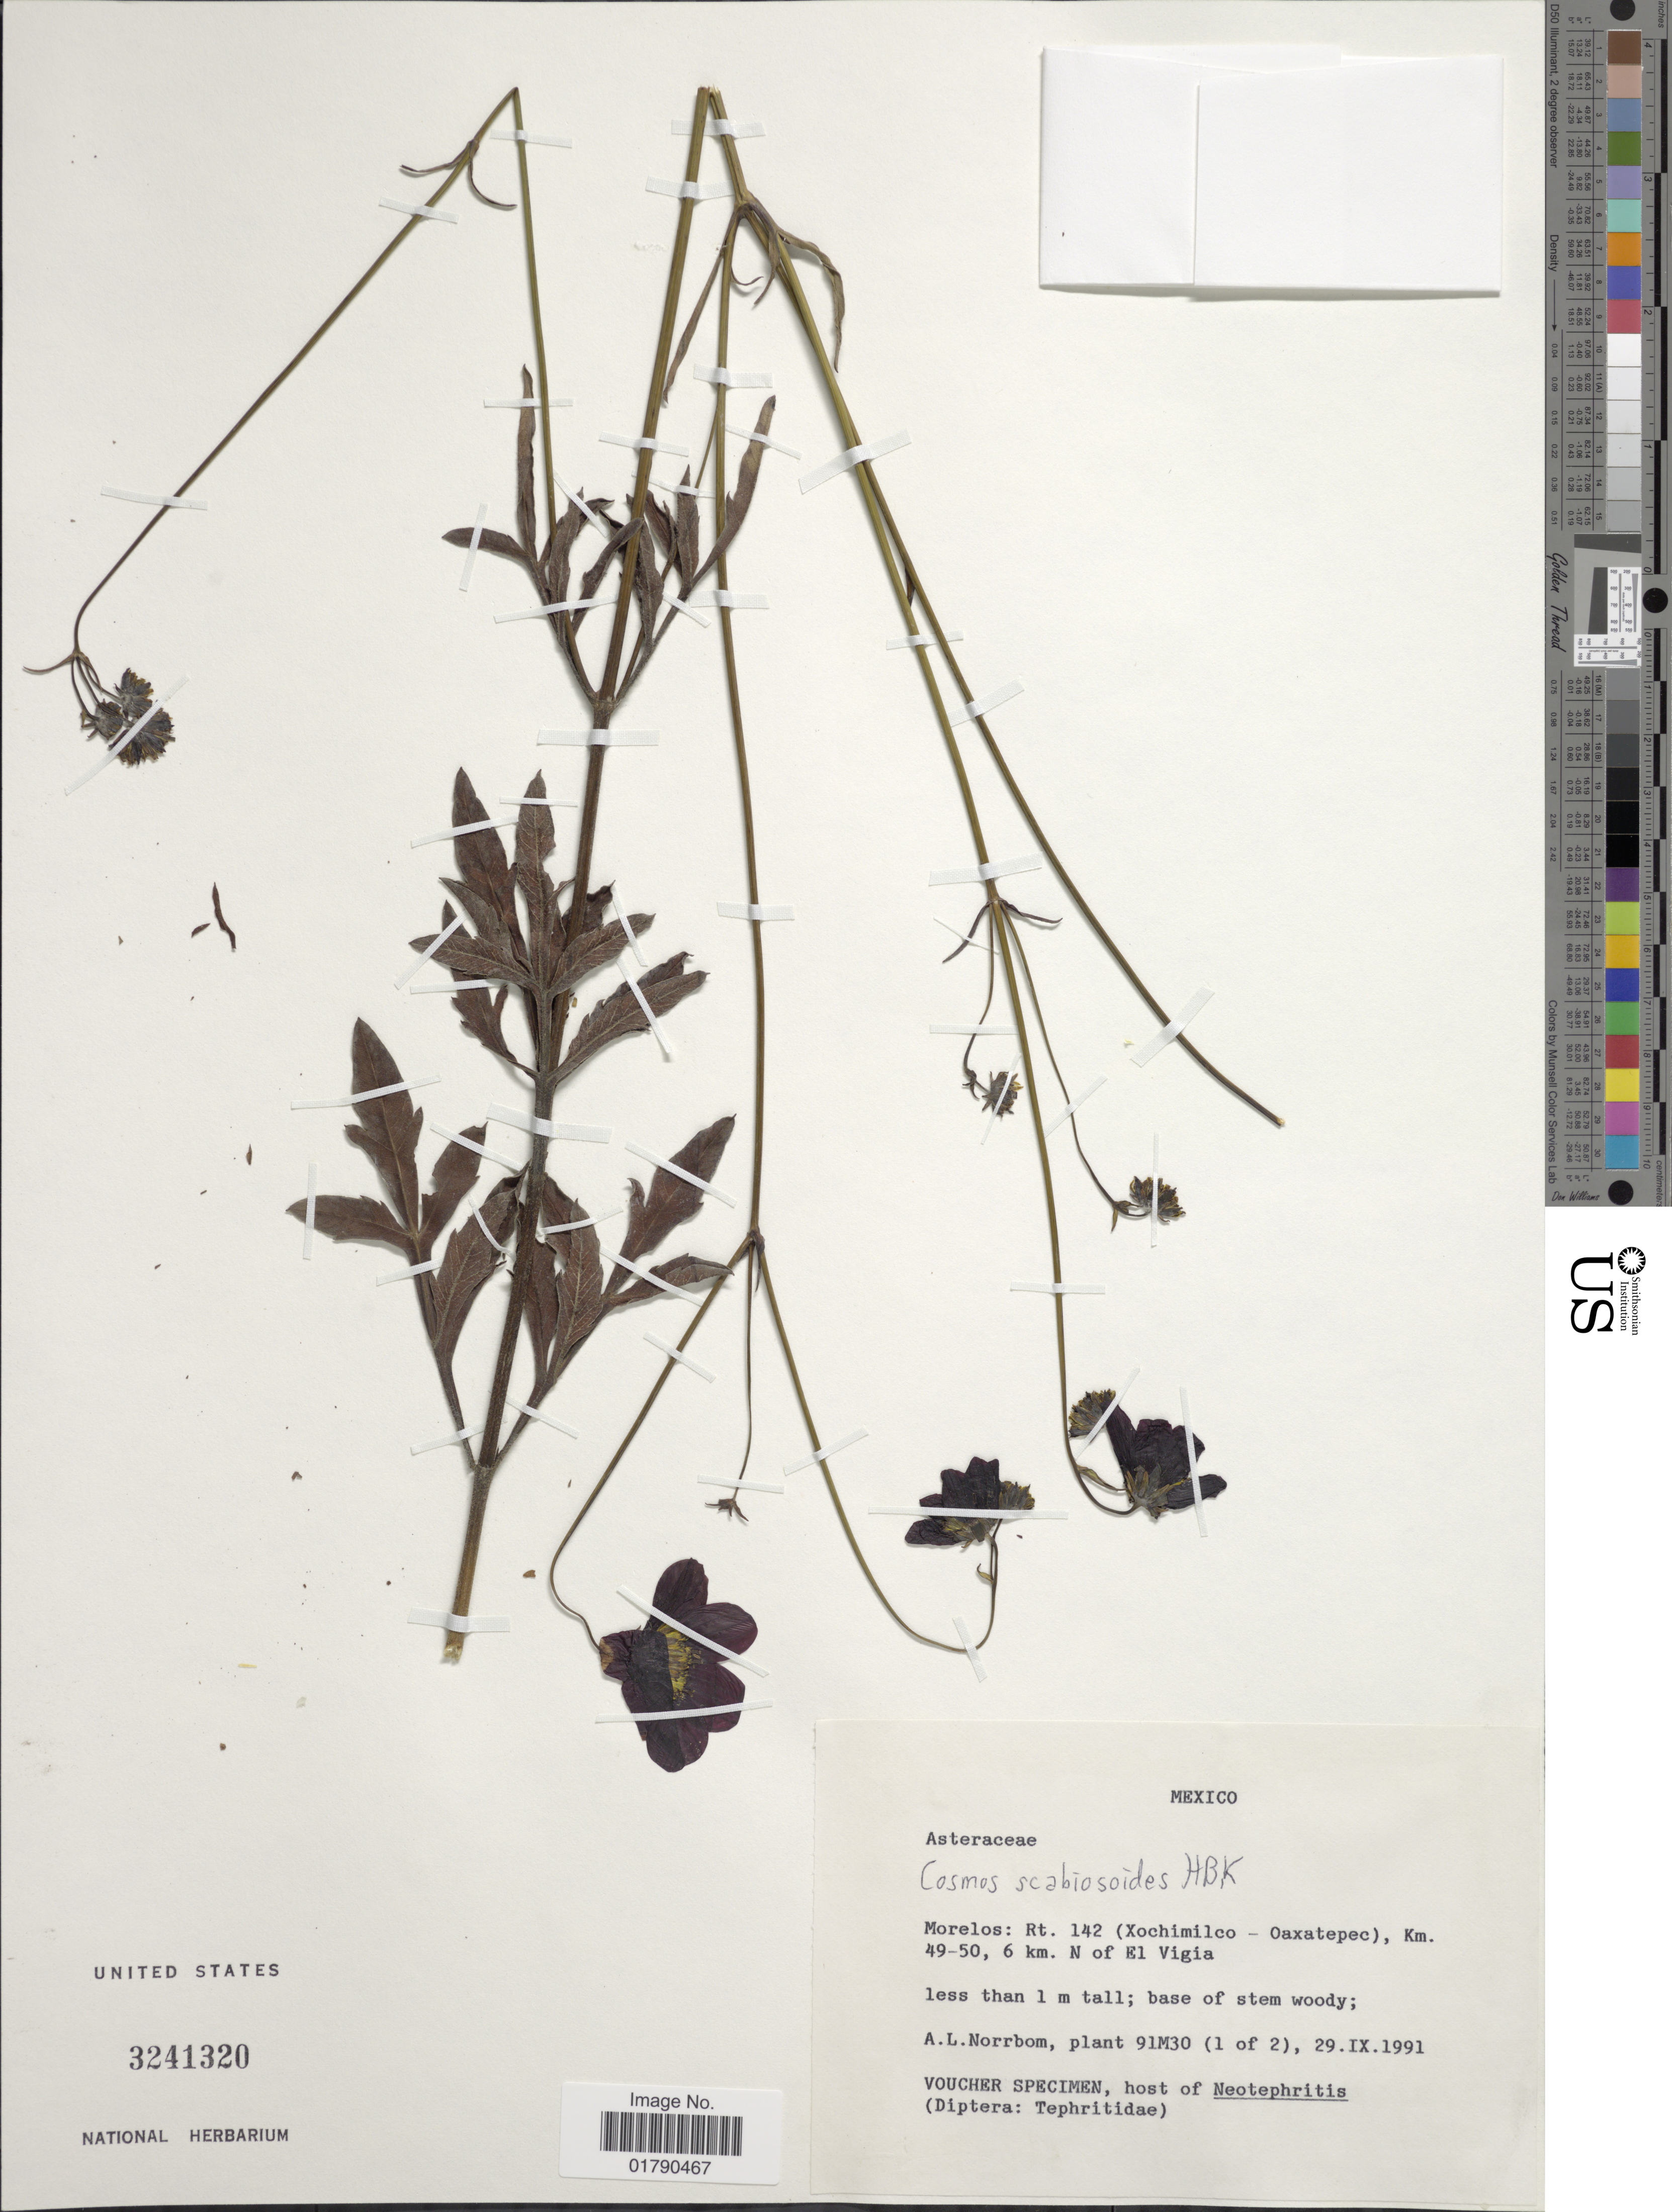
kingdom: Plantae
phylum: Tracheophyta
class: Magnoliopsida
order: Asterales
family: Asteraceae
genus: Cosmos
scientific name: Cosmos scabiosoides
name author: Kunth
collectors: A. L. Norrbom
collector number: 91M30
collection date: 1991-09-29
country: Mexico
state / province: Morelos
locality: Rt. 142 (Xochimilco-Oaxatepec), km 49-50, 6 km N of El Vigia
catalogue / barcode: US 3241320